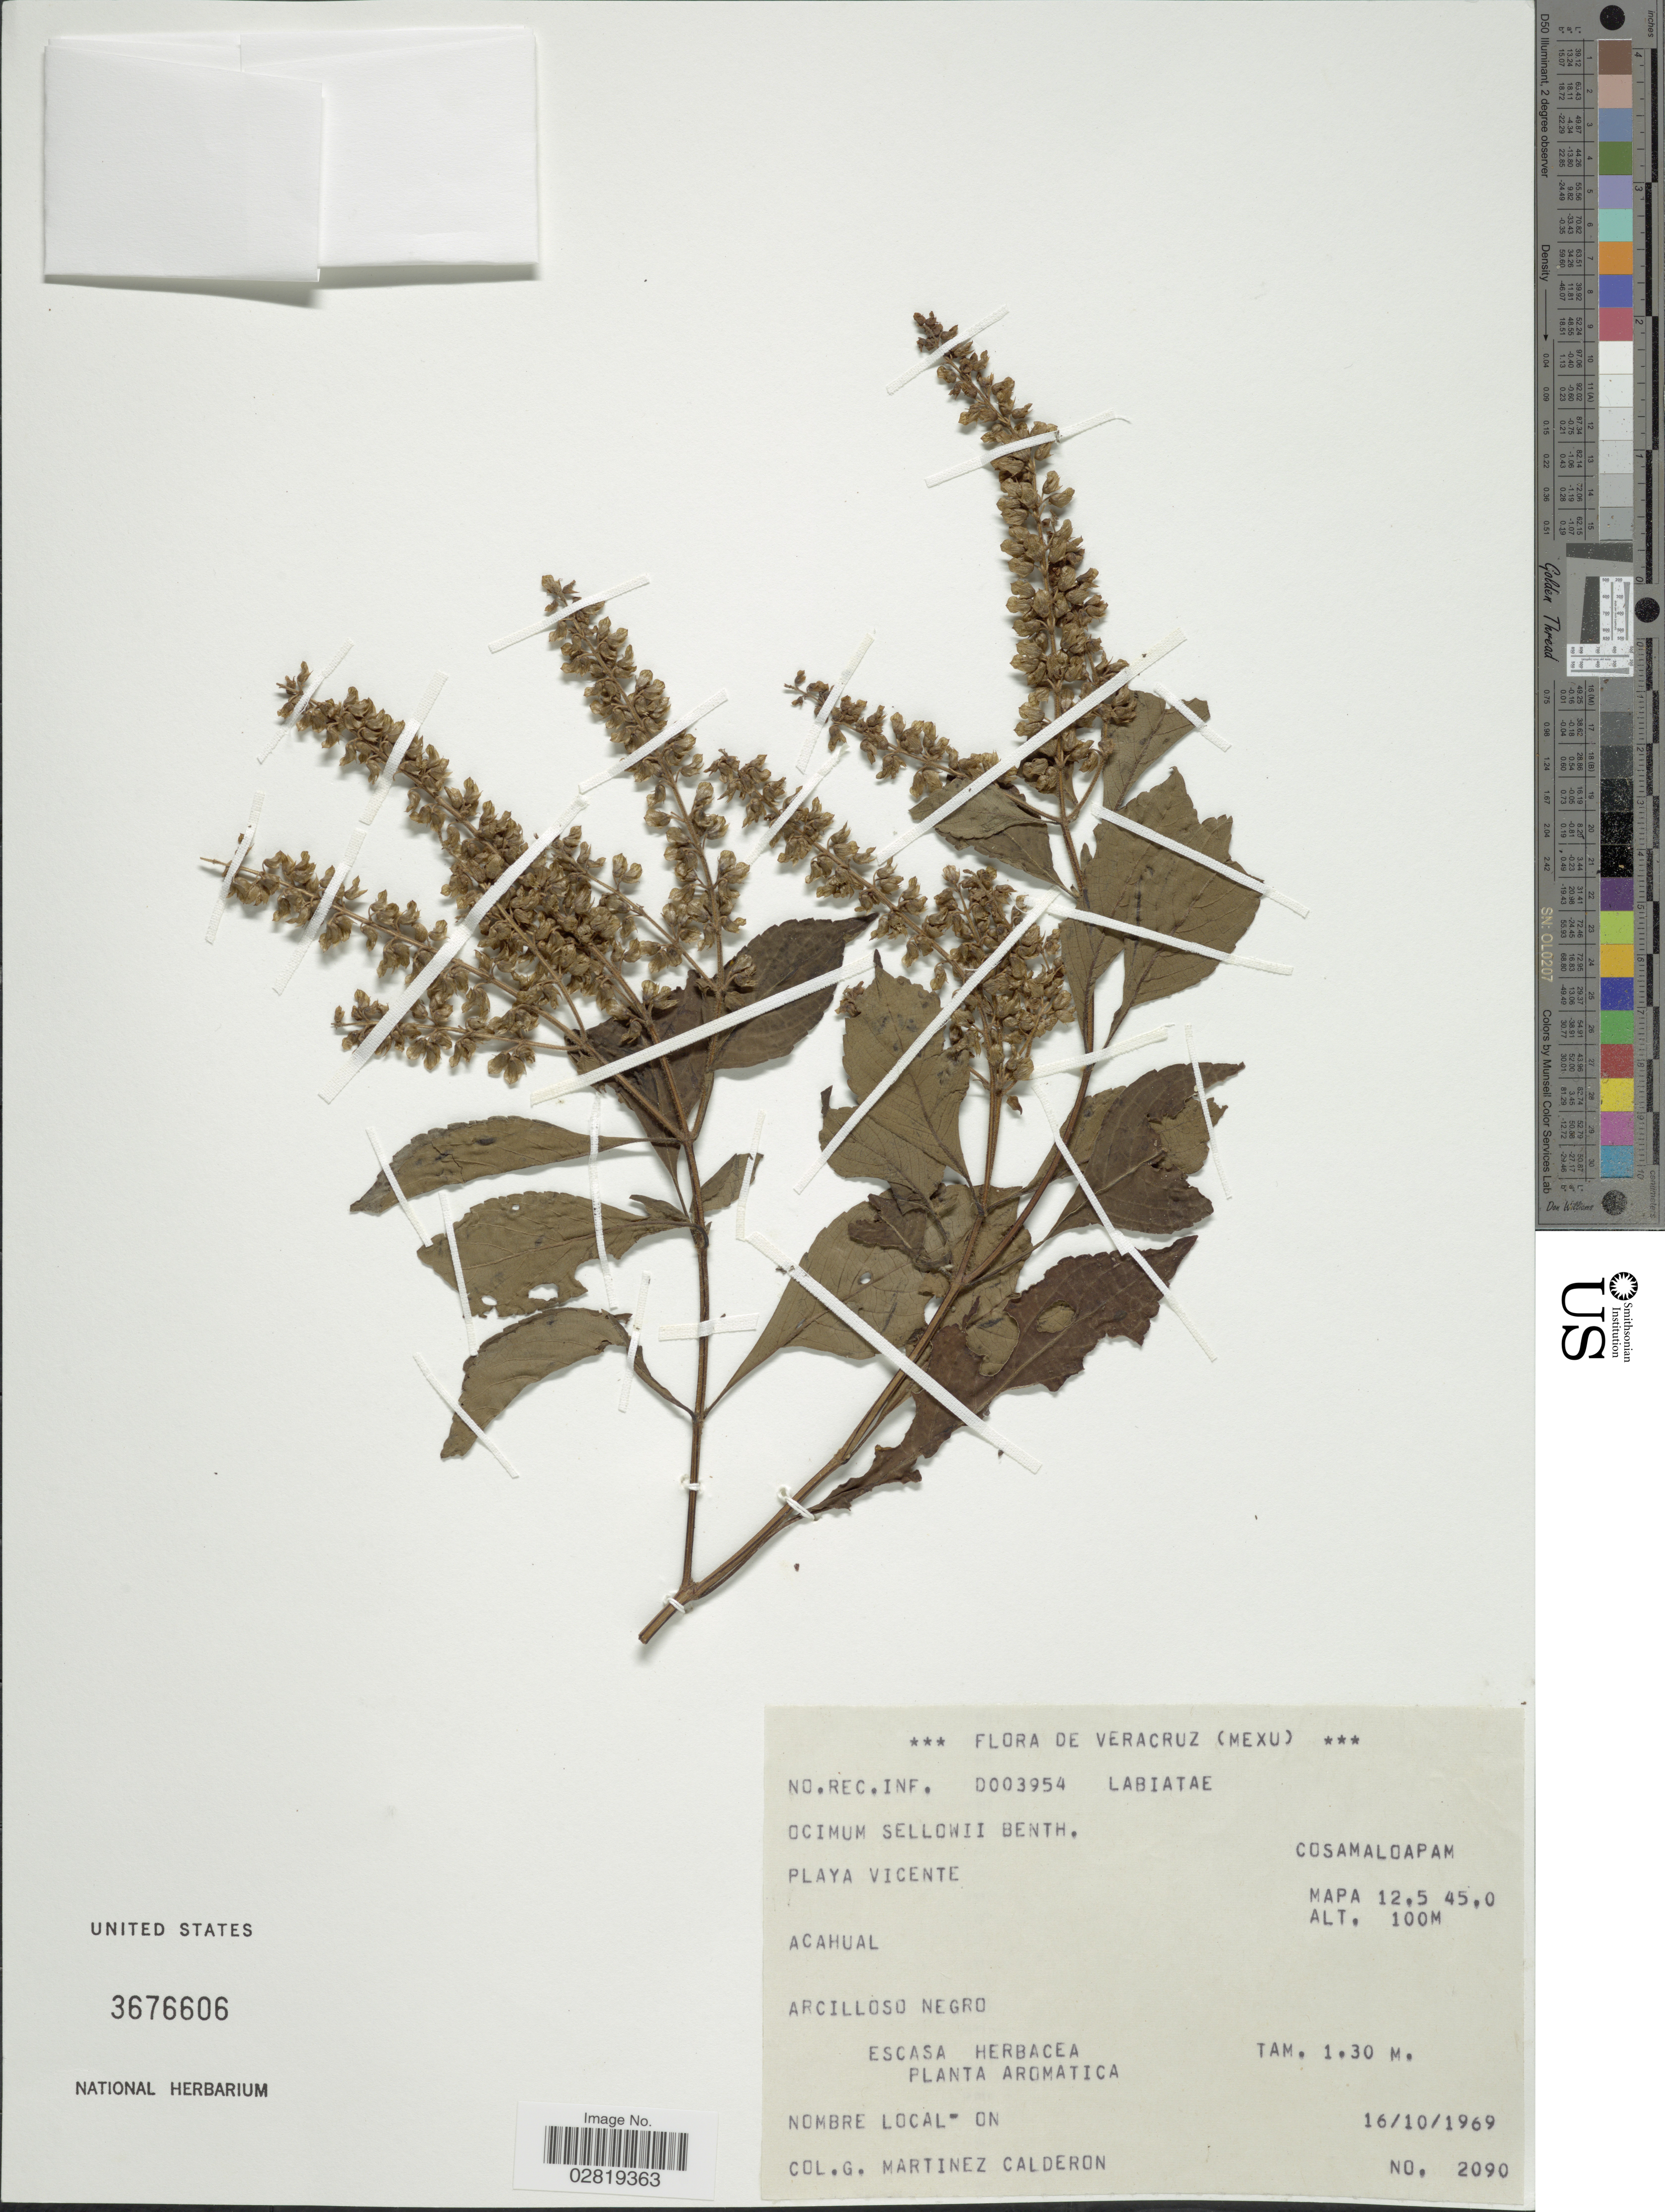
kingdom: Plantae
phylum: Tracheophyta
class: Magnoliopsida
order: Lamiales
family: Lamiaceae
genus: Ocimum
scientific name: Ocimum selloi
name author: Benth.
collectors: G. Martínez Calderón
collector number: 2090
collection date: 1969-10-16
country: Mexico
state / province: Veracruz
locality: Cosamaloapam, Playa Vicente, Acahual, Arcilloso Negro, Mapa 12.5 45.0.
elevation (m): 100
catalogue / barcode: US 3676606